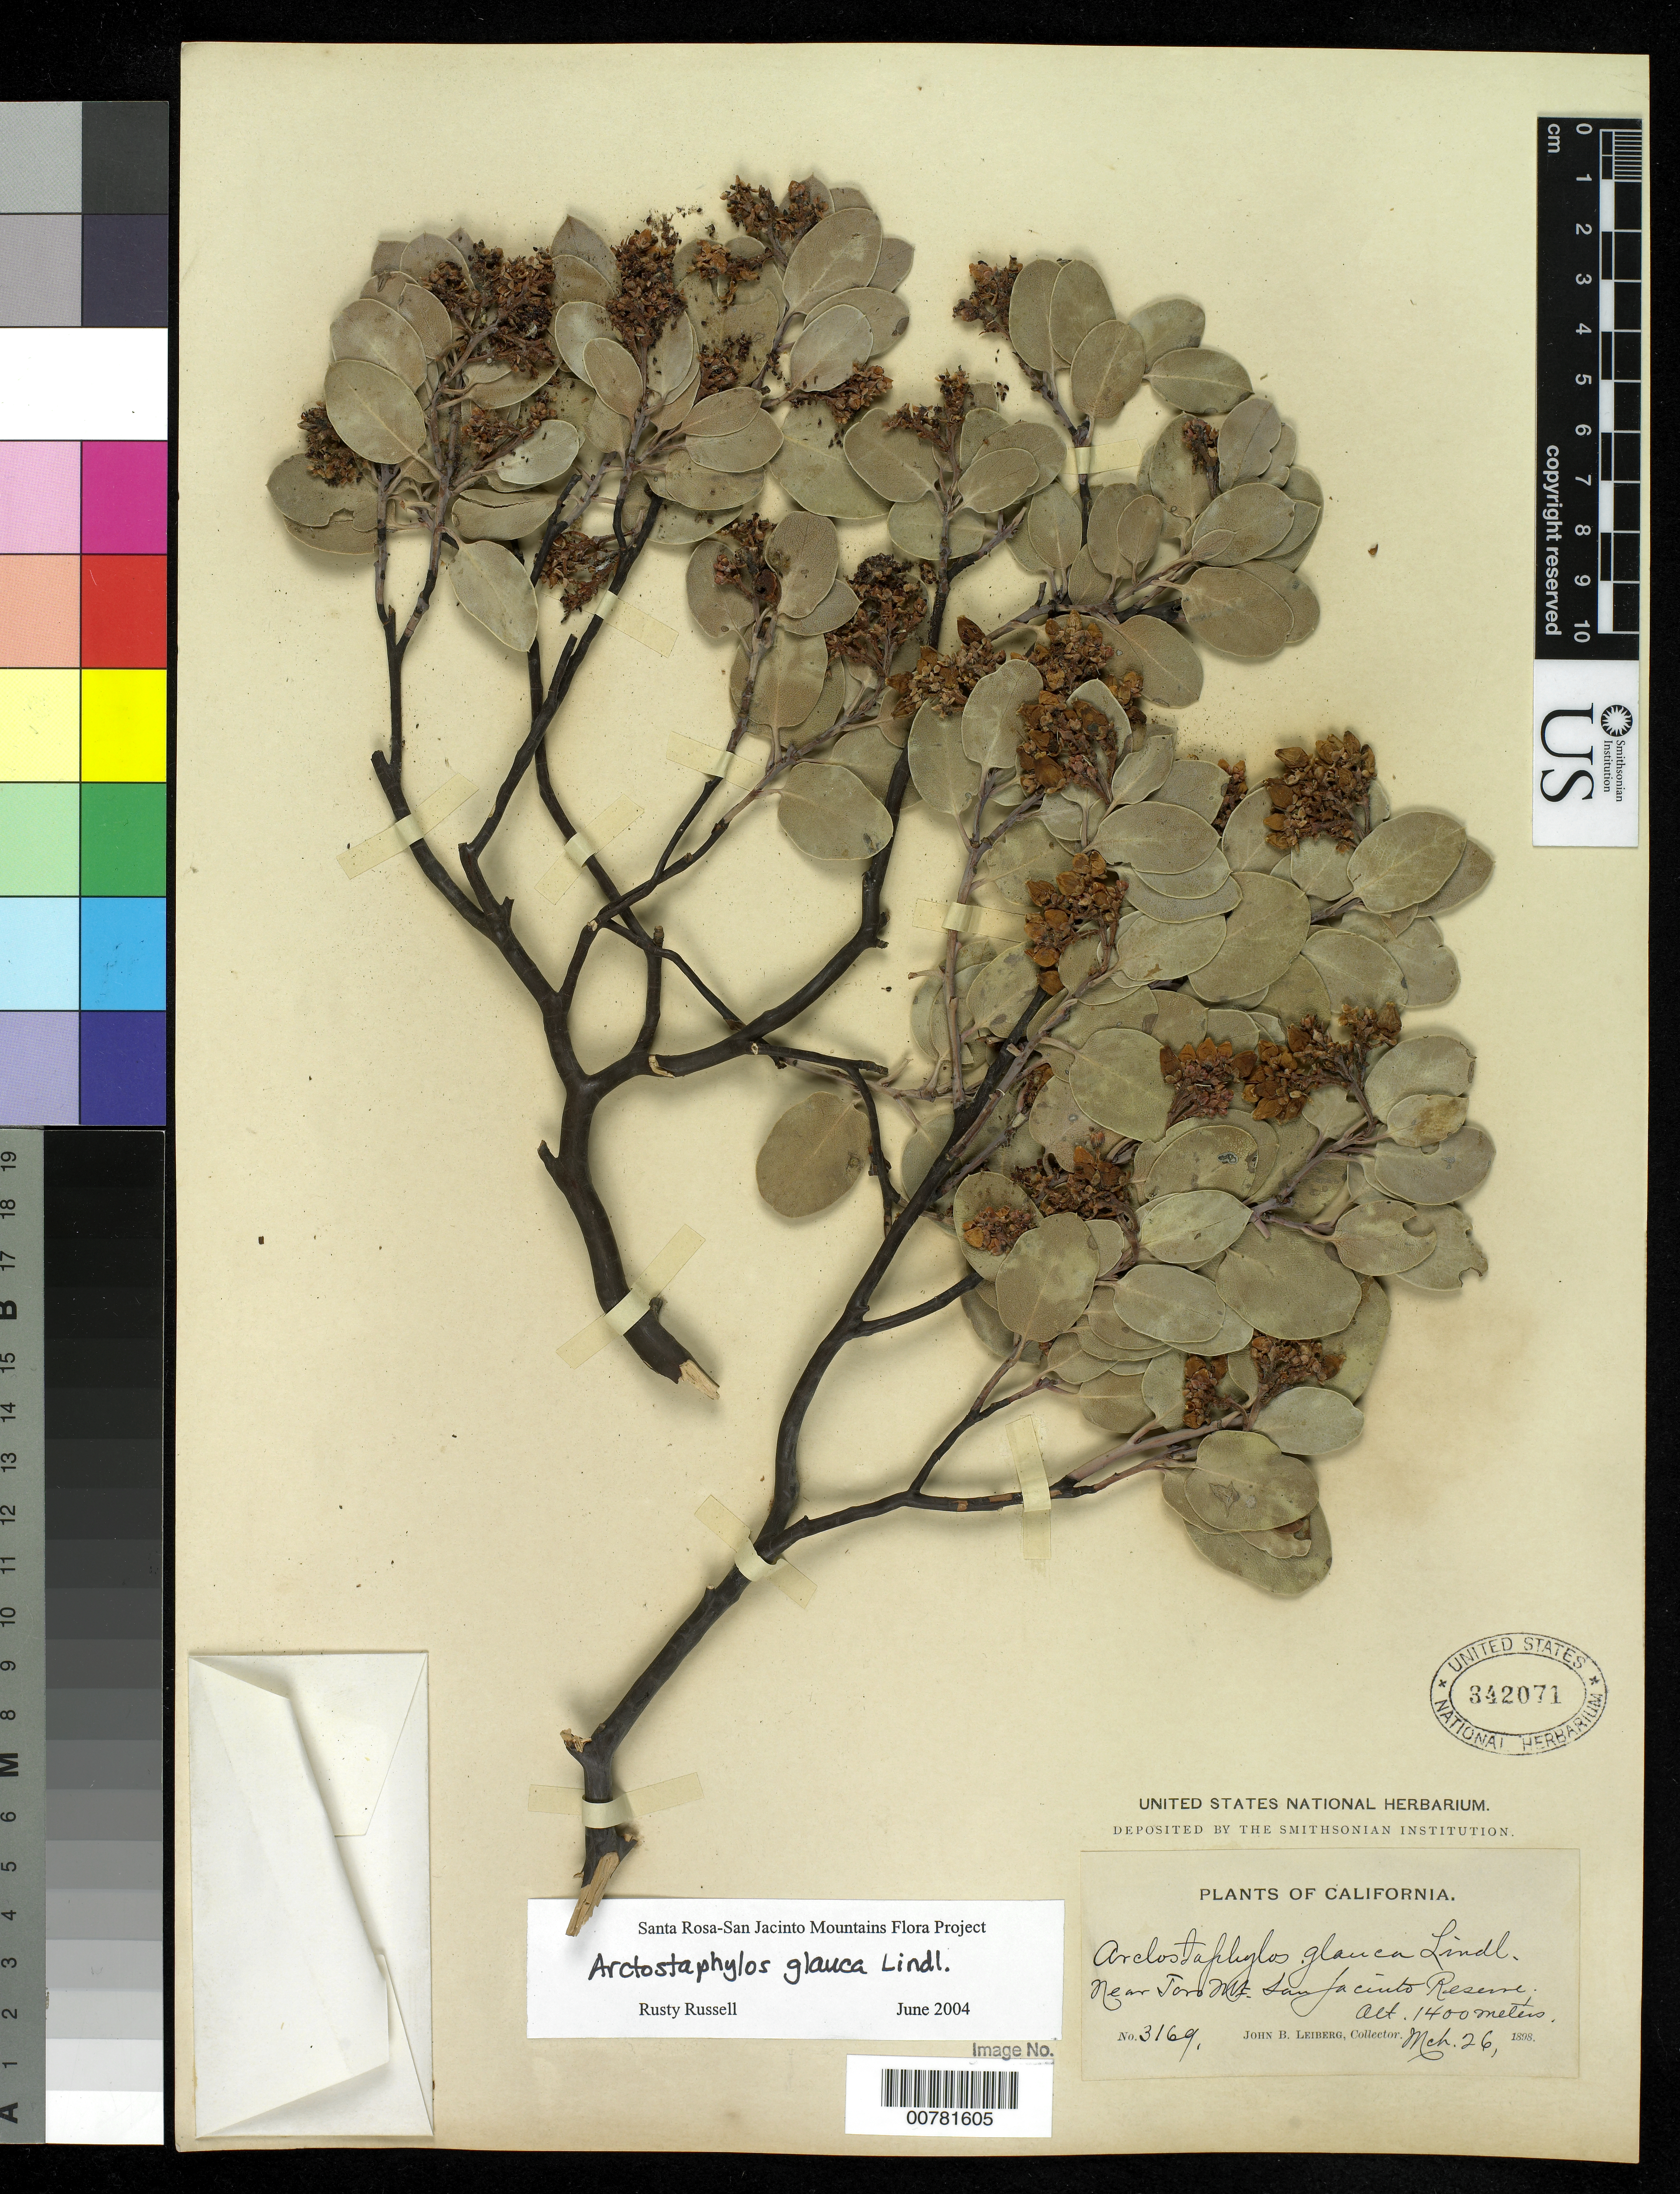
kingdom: Plantae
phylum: Tracheophyta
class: Magnoliopsida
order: Ericales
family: Ericaceae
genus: Arctostaphylos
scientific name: Arctostaphylos glauca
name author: Lindl.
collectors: J. B. Leiberg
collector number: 3169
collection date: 1898-03-26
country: United States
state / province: California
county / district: Riverside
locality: Near Toro Mt., San Jacinto Reserve.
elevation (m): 1400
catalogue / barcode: US 342071